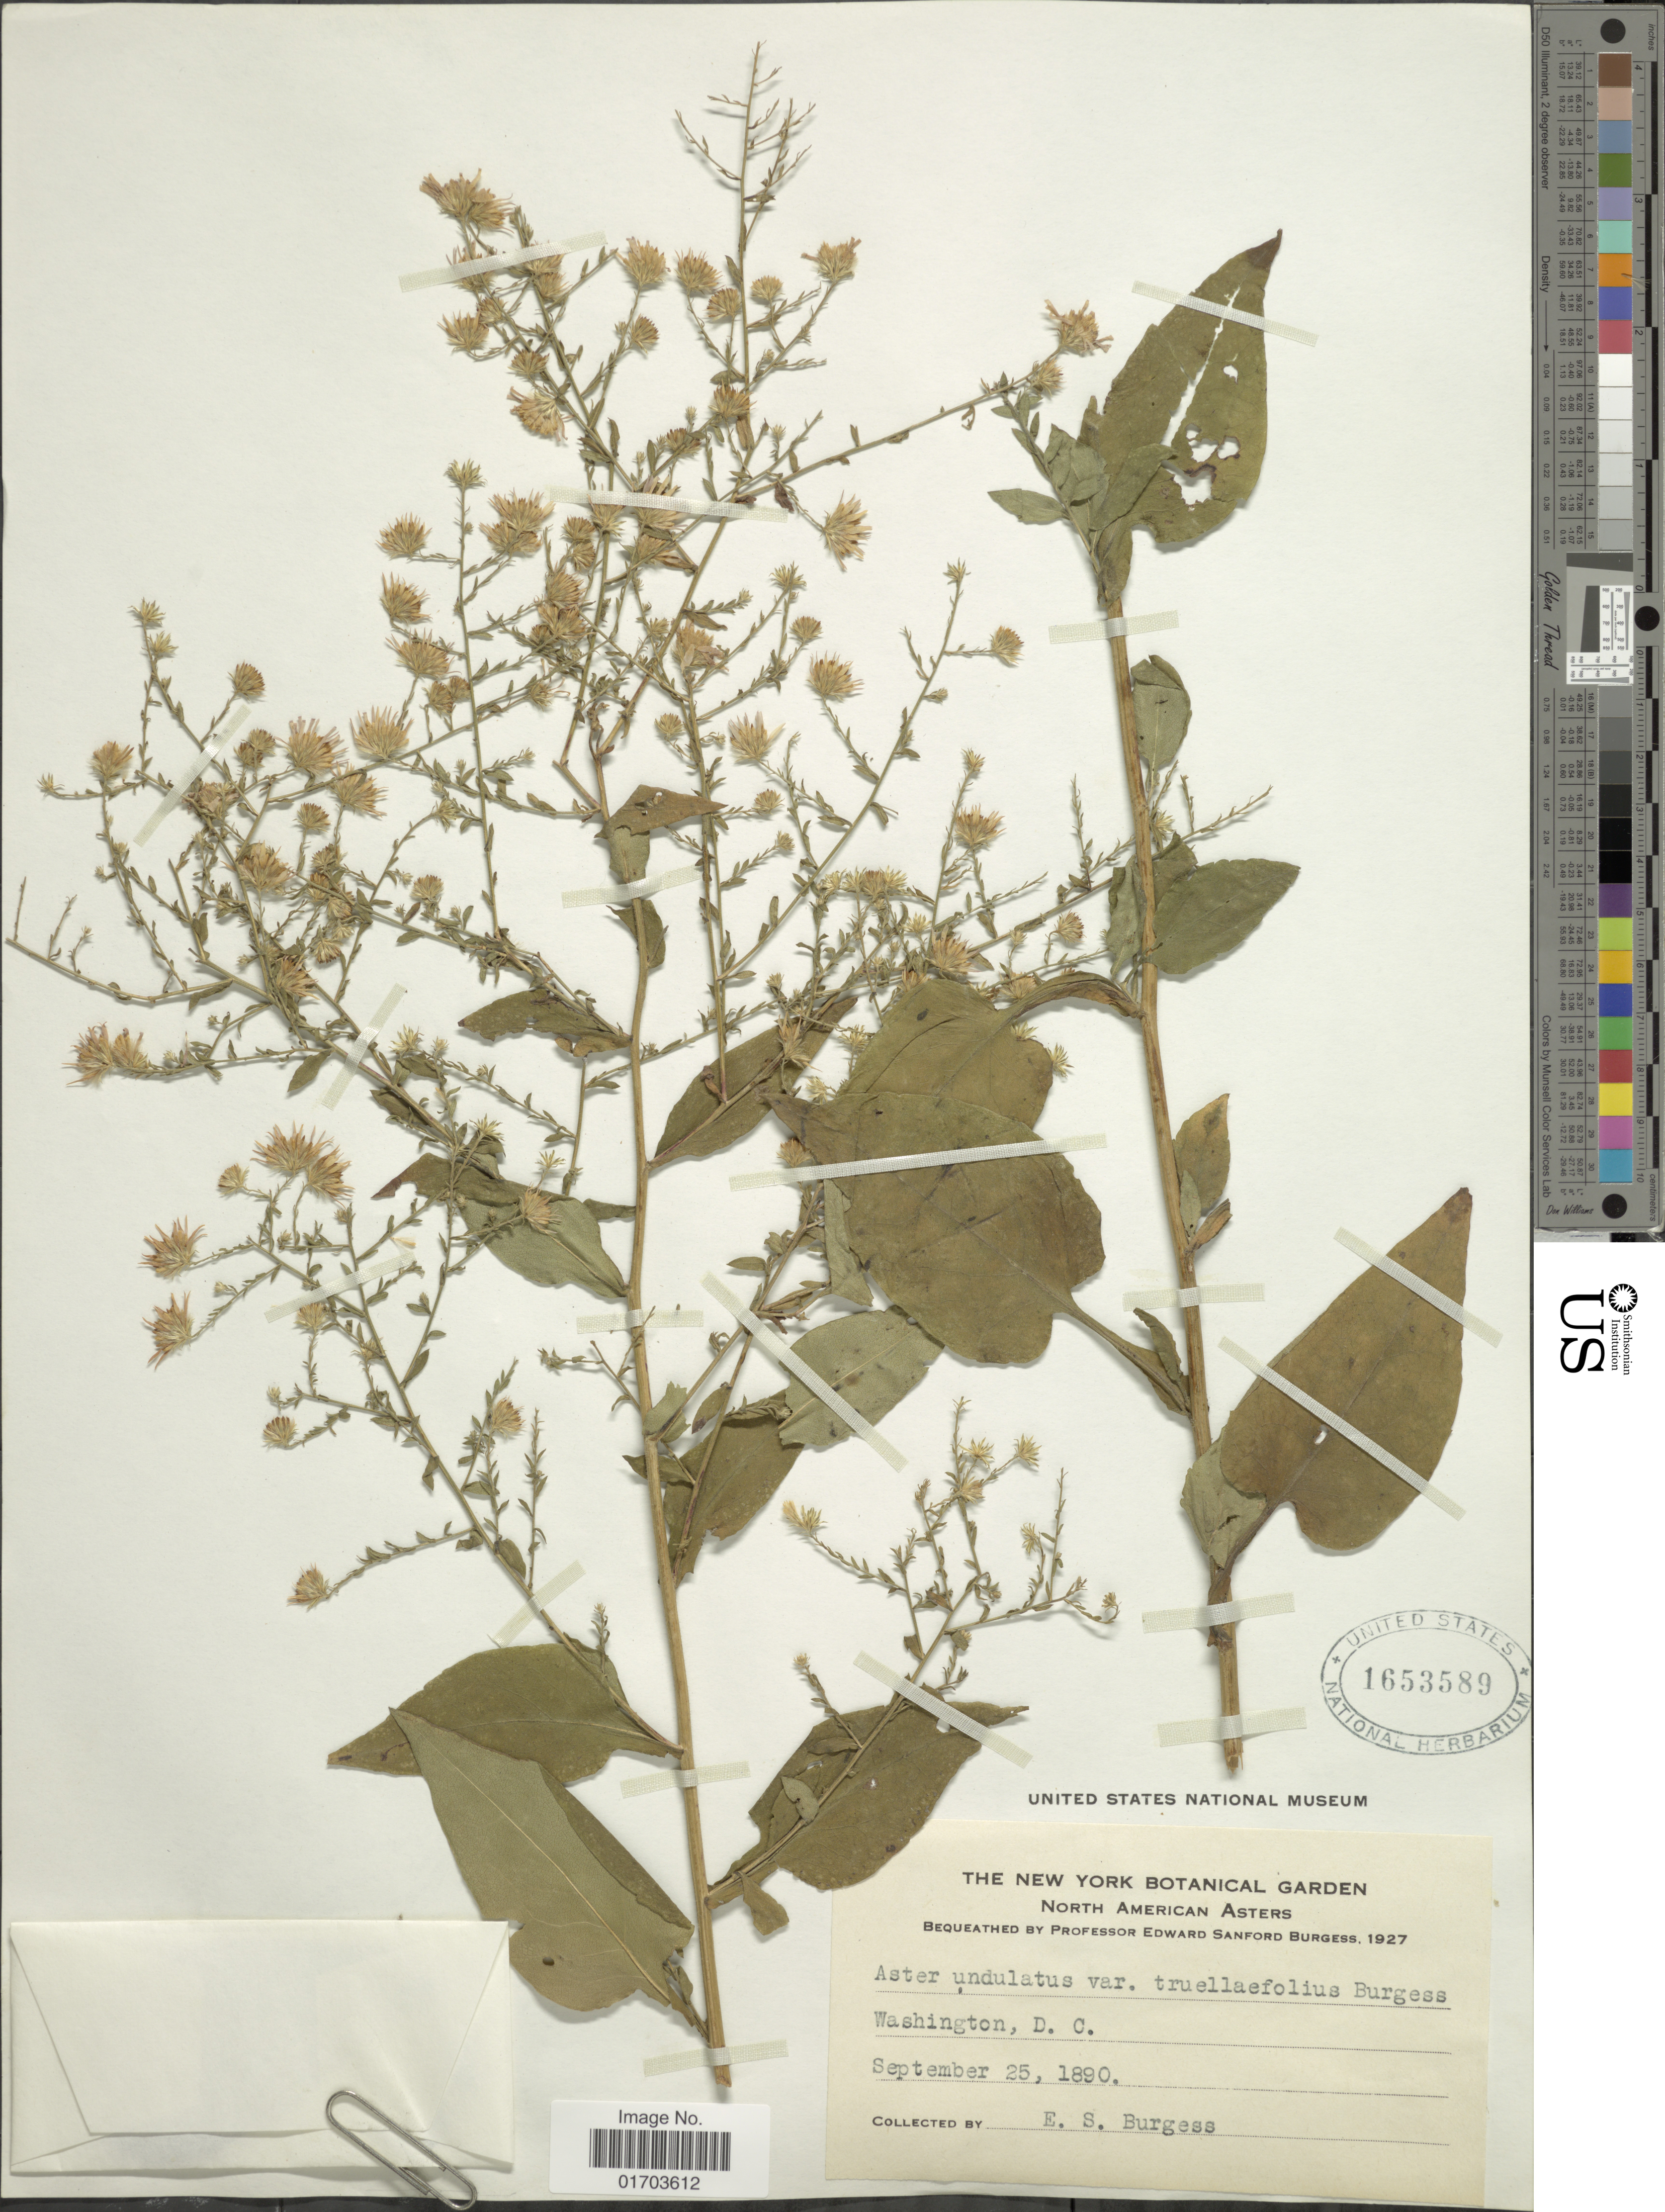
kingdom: Plantae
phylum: Tracheophyta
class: Magnoliopsida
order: Asterales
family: Asteraceae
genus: Symphyotrichum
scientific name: Symphyotrichum undulatum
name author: (L.) G.L. Nesom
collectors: E. Burgess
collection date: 1890-09-25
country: United States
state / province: Washington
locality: Washington, D.C.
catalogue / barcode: US 1653589